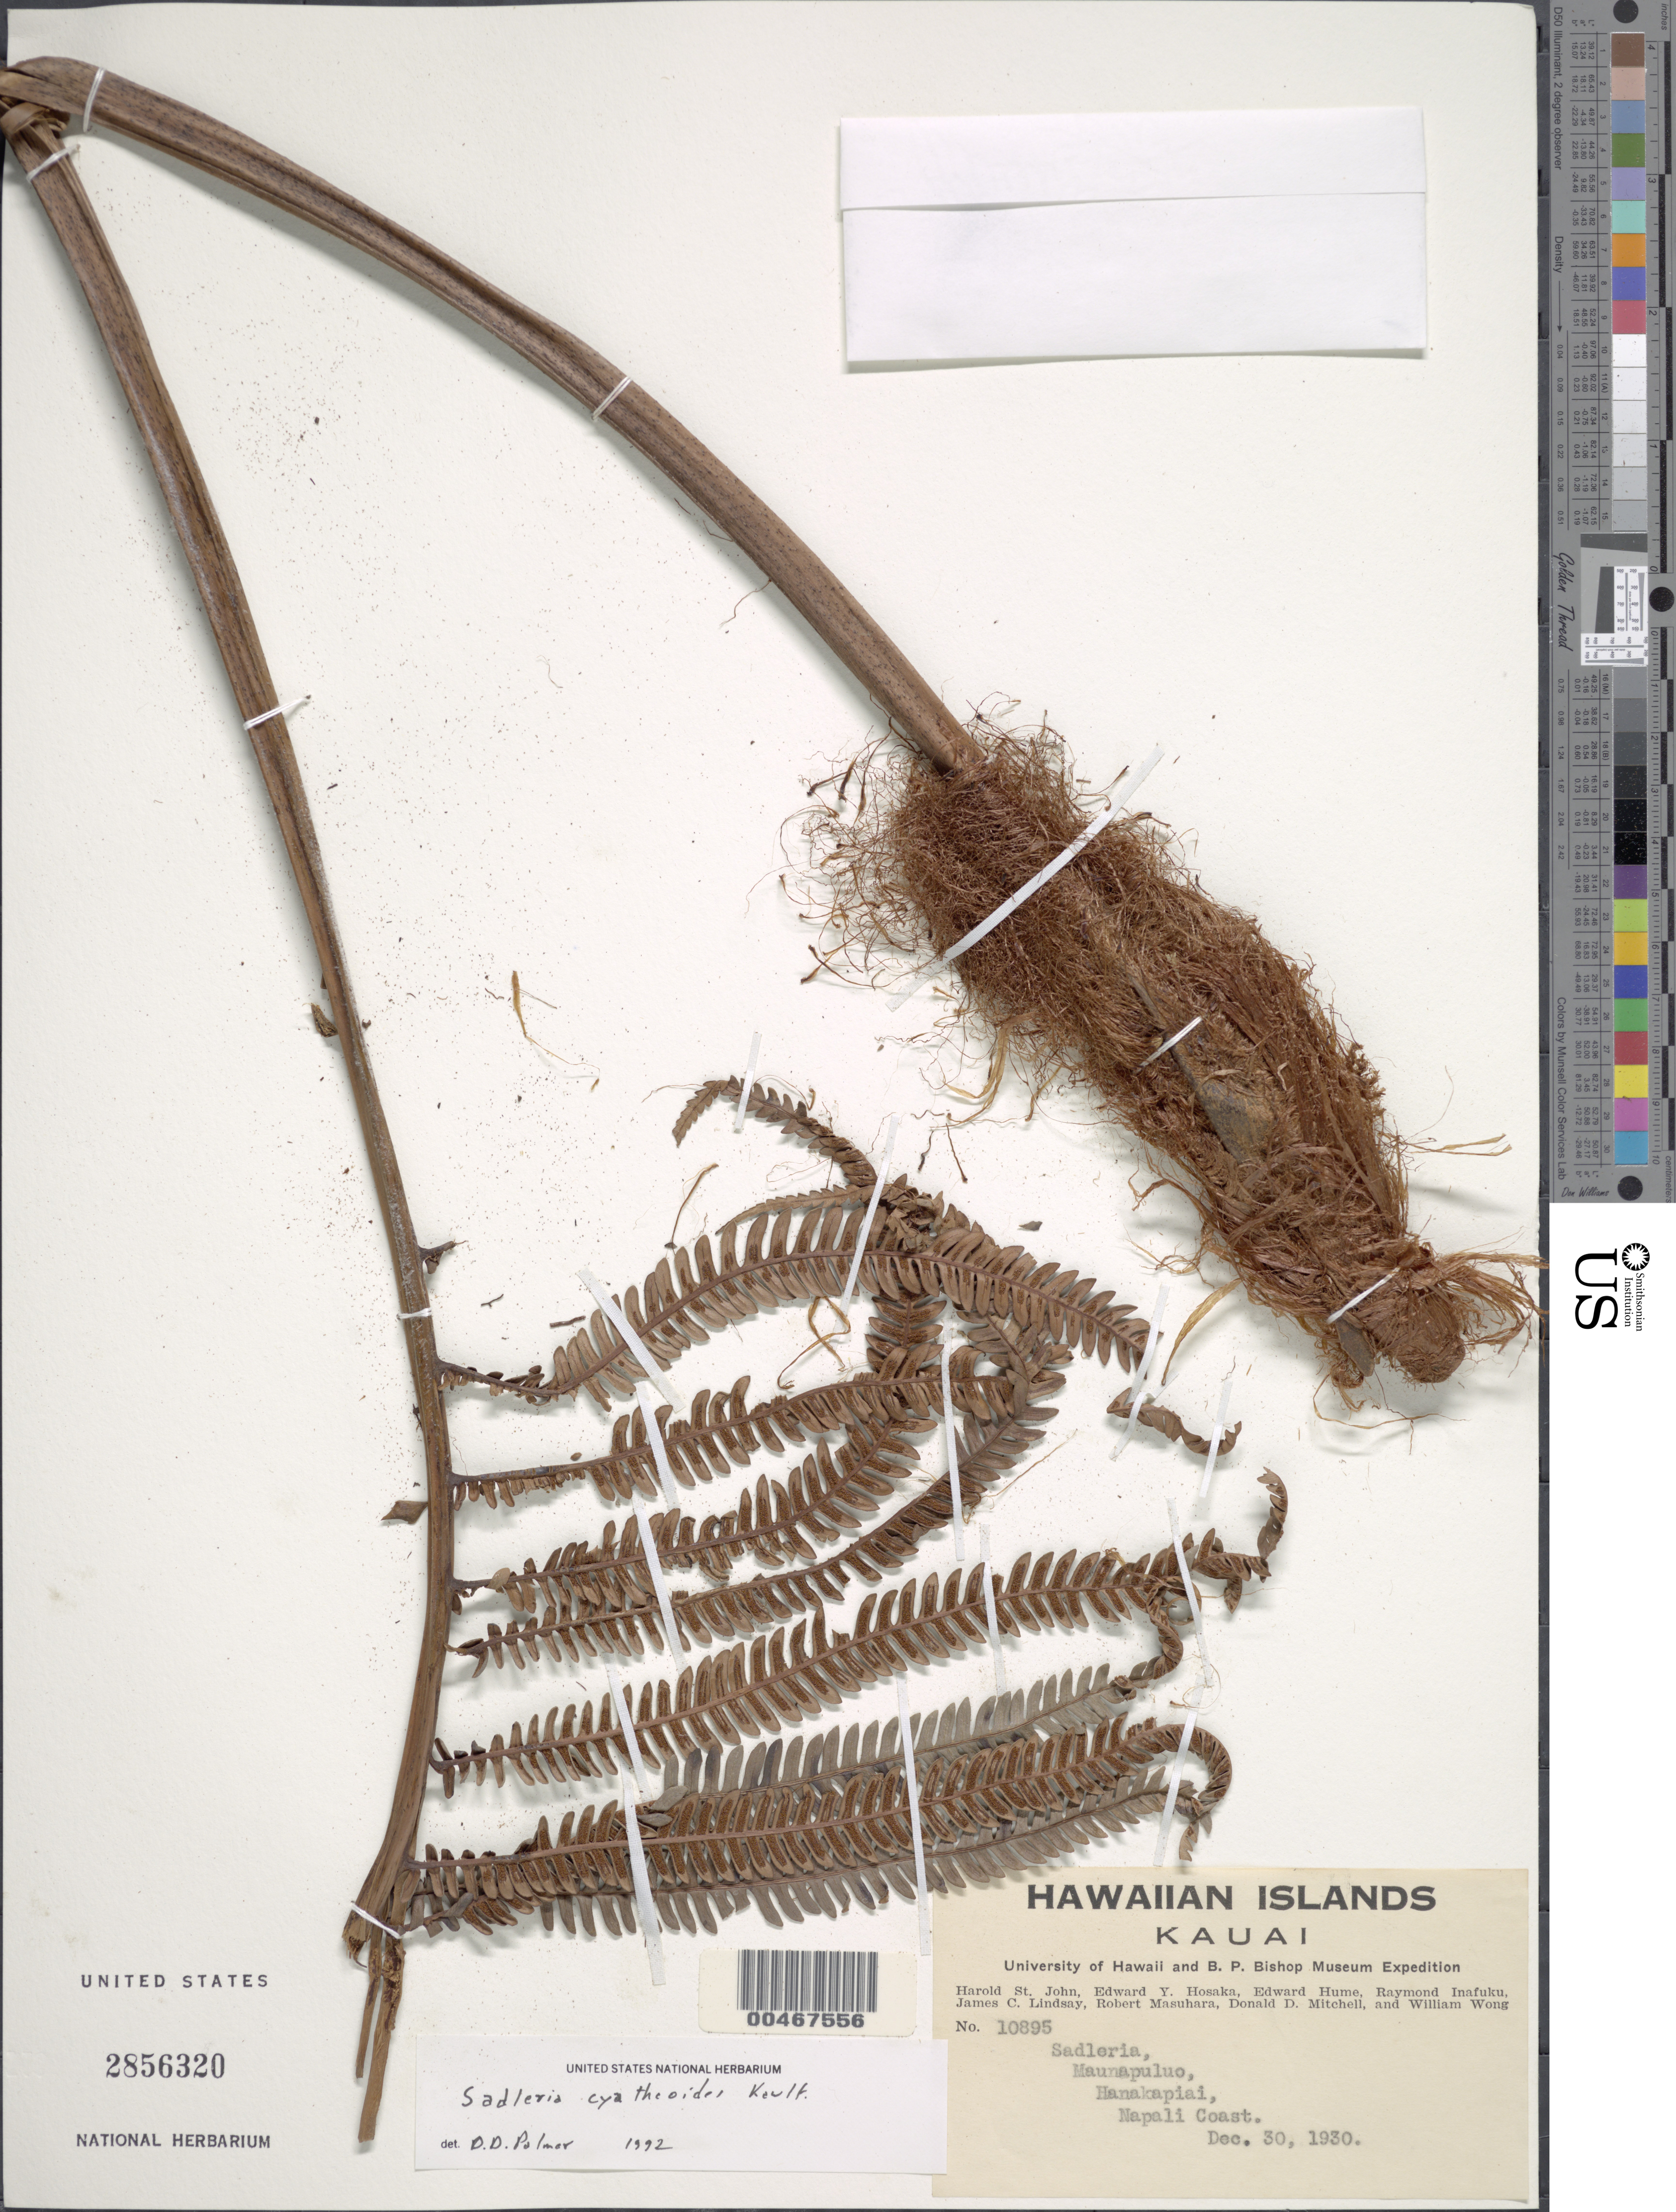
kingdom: Plantae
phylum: Tracheophyta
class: Polypodiopsida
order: Polypodiales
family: Blechnaceae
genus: Sadleria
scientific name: Sadleria cyatheoides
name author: Kaulf.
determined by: Palmer, D. D.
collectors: H. St. John, E. Y. Hosaka, E. Hume & R. Inafuku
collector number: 10895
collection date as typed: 30 Dec 1930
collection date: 1930-12-30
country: United States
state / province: Hawaii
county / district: Kauai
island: Kaua'i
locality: Maunapuluo, Hanakapiai, Napali Coast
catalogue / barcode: US 2856320